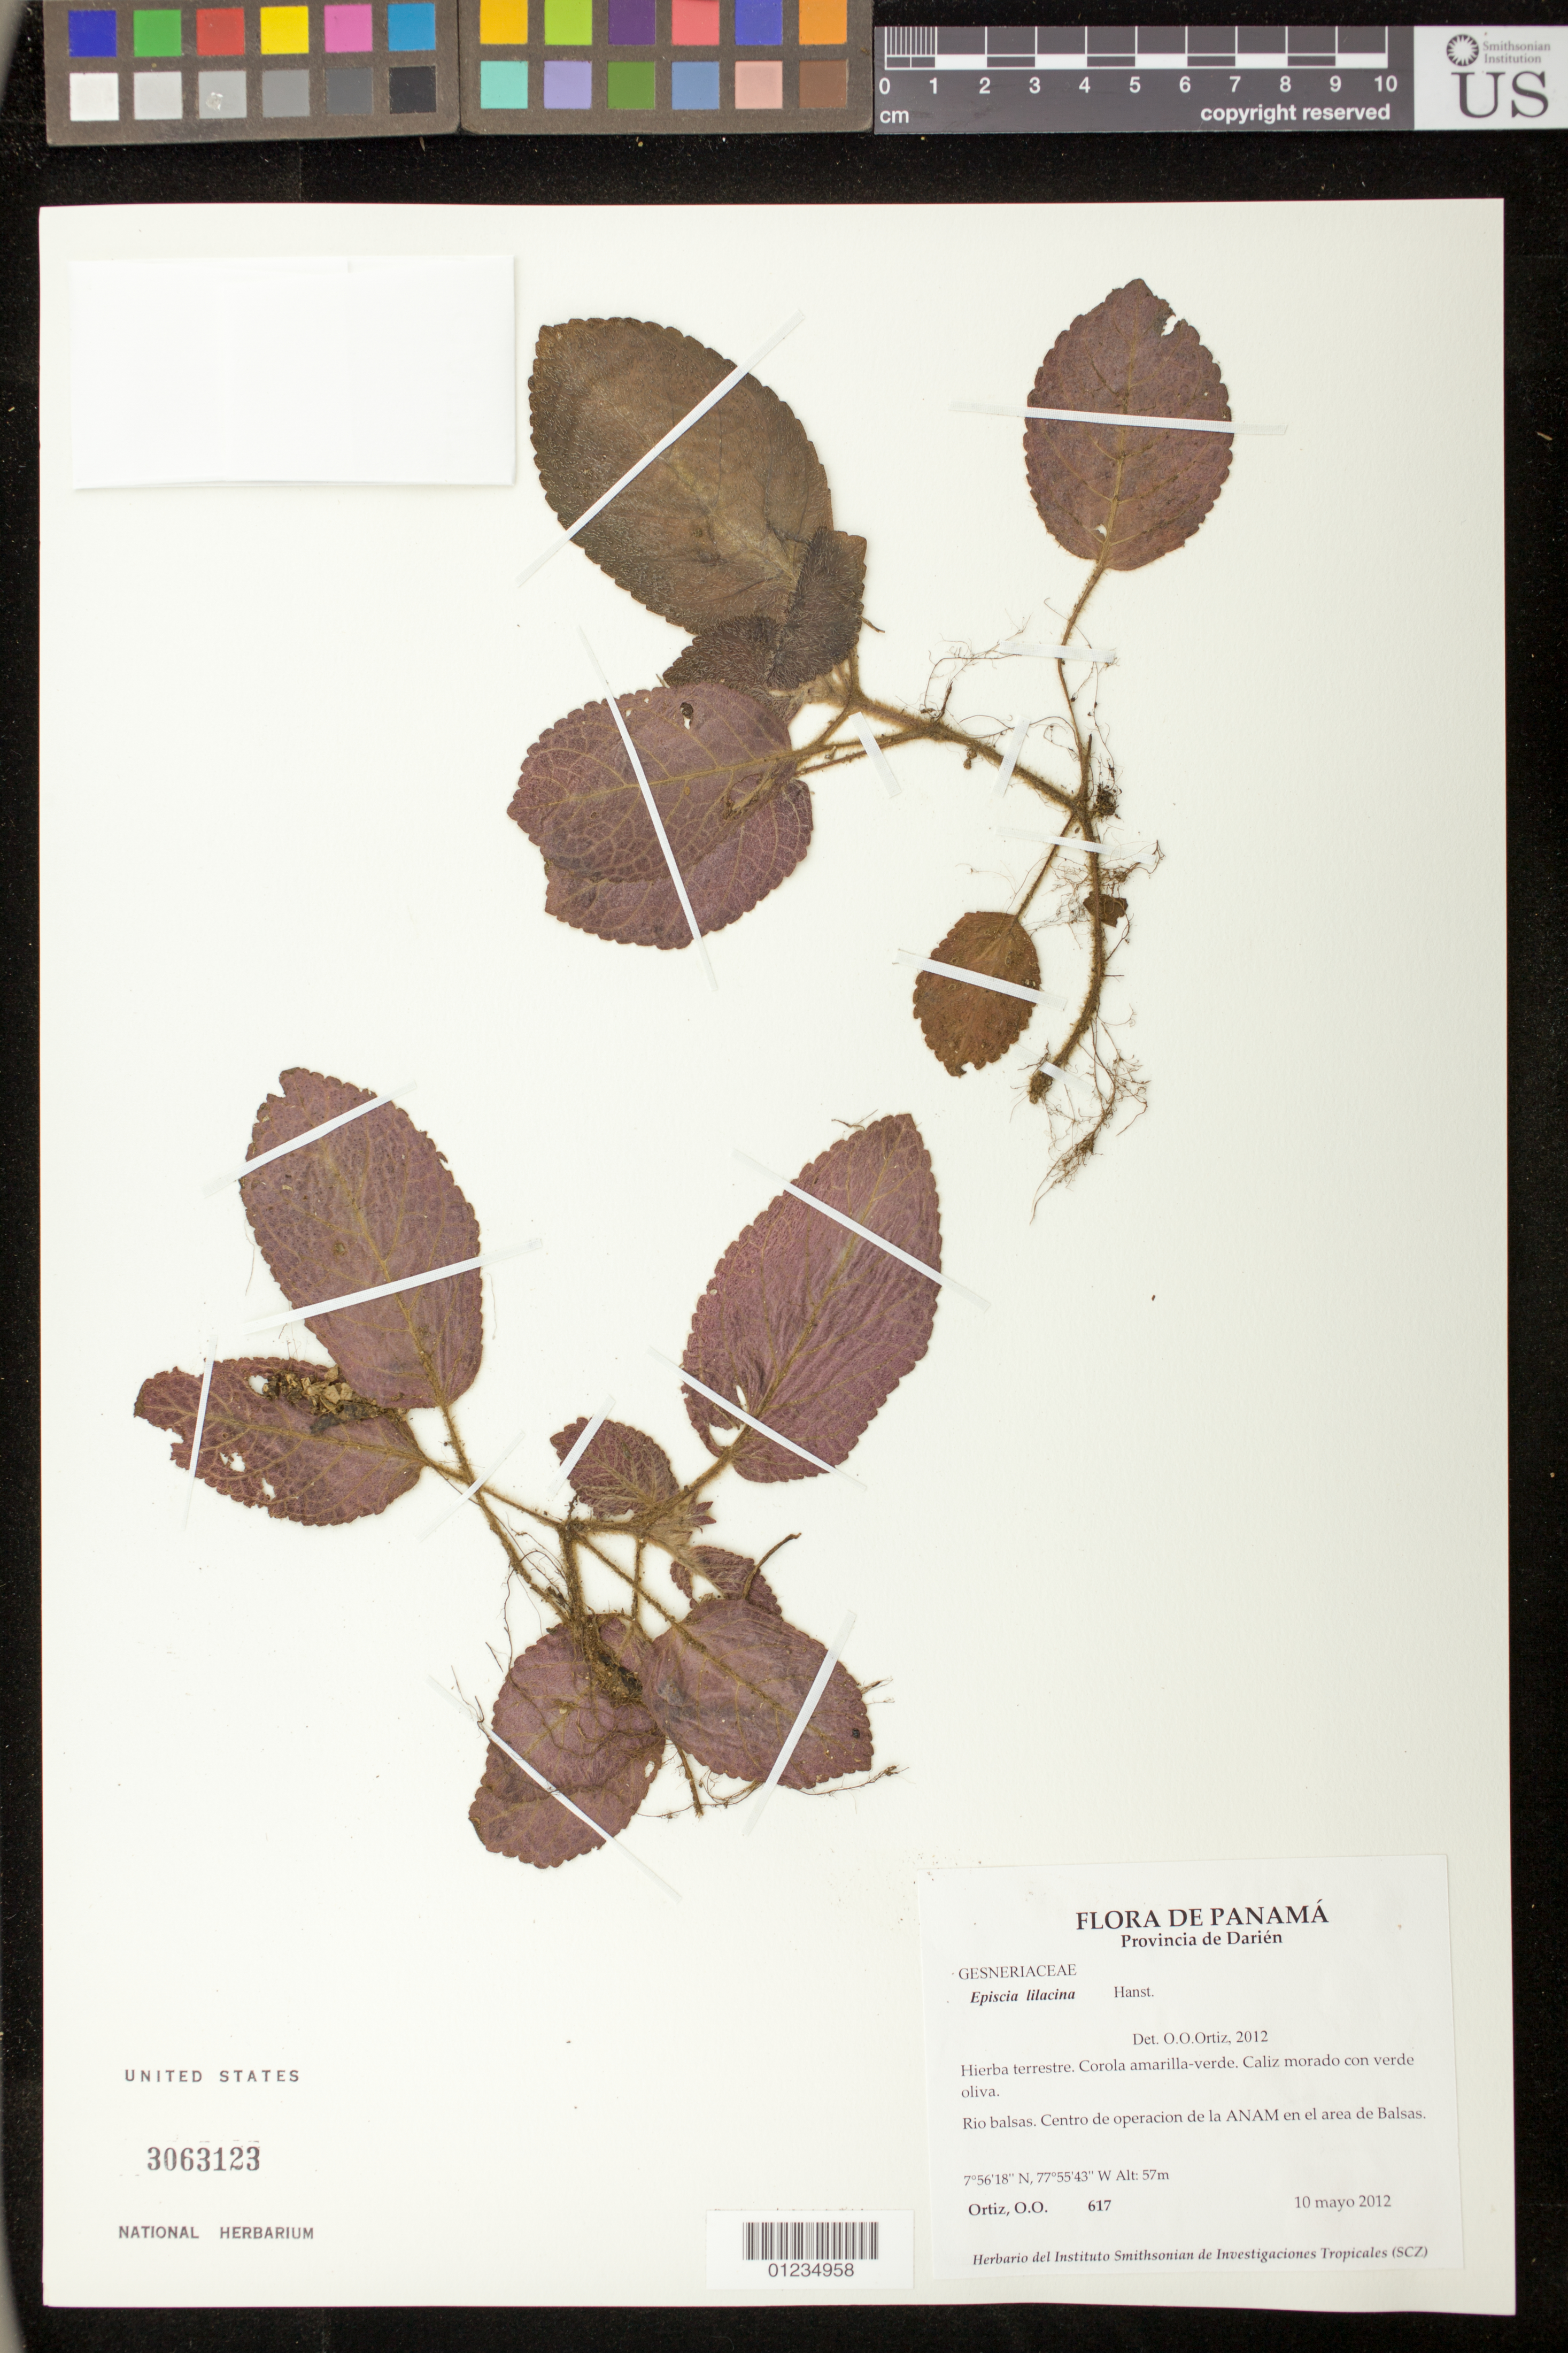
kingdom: Plantae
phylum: Tracheophyta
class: Magnoliopsida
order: Lamiales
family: Gesneriaceae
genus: Episcia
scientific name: Episcia lilacina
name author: Hanst.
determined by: Ortiz, O. O.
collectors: O. O. Ortiz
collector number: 617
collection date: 2012-05-10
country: Panama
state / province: Darién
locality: Rio balsas. Centro de operacion de la ANAM en el area de Balsas.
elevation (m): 57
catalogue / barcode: US 3063123